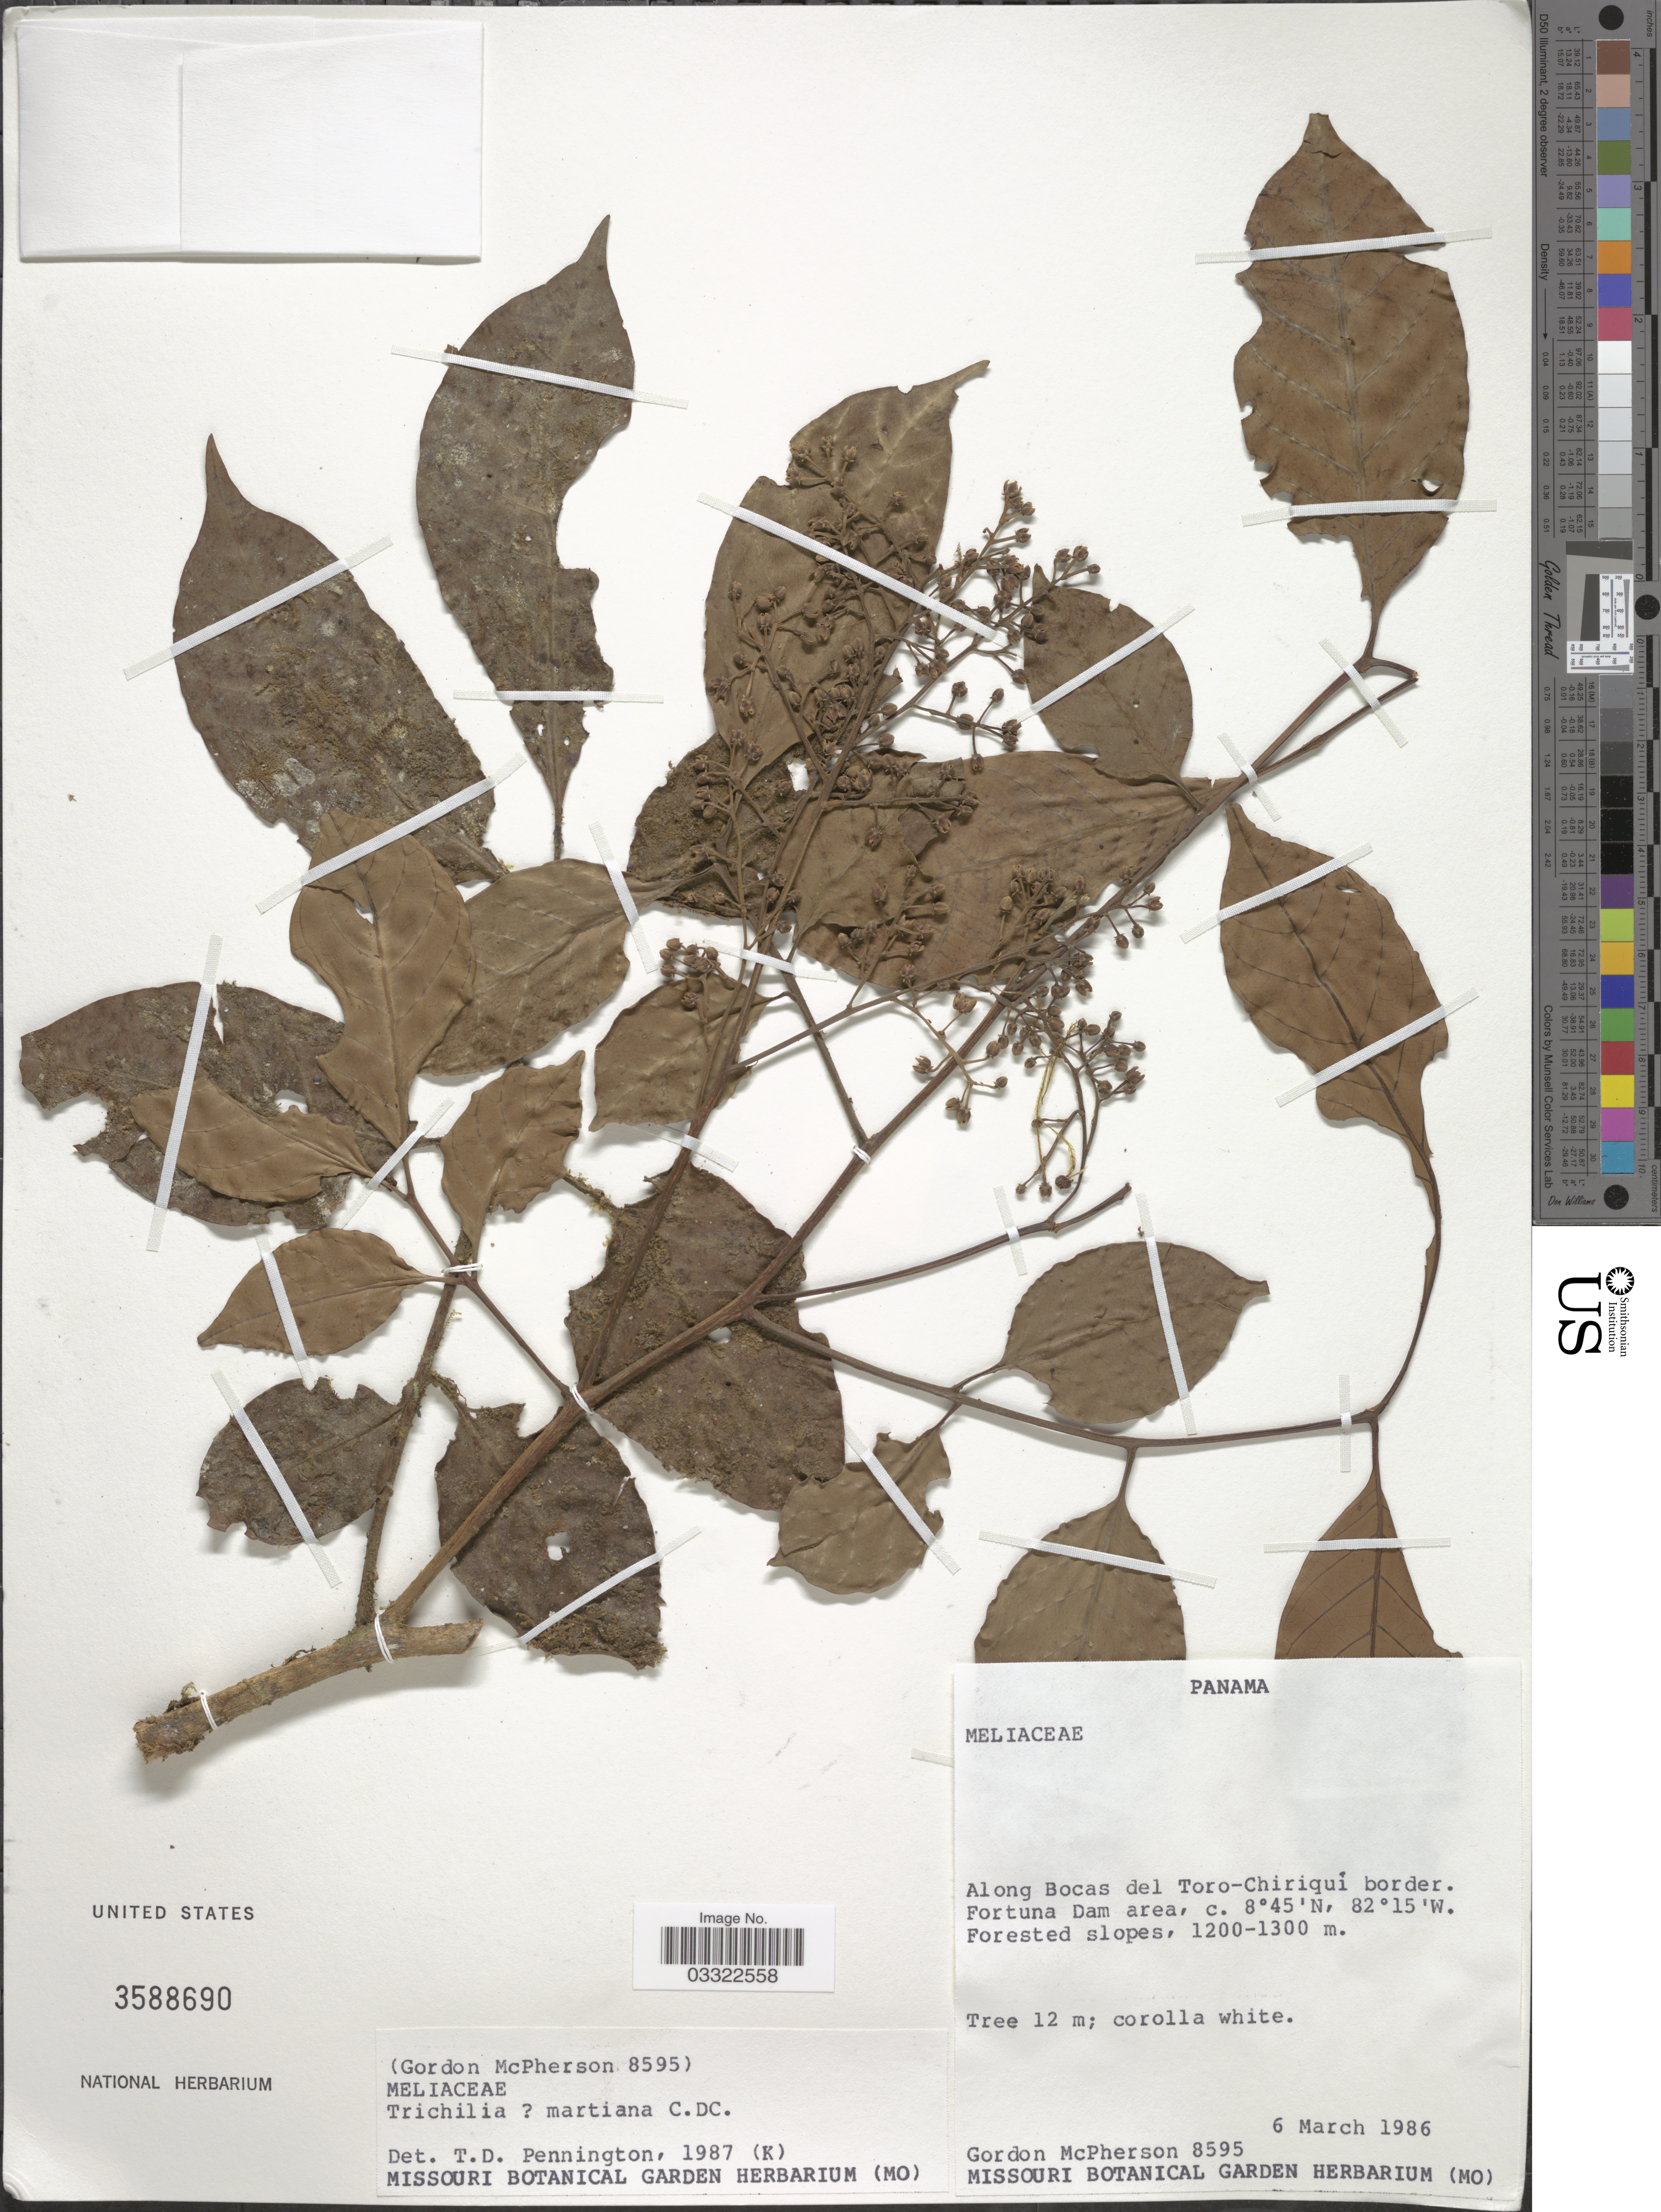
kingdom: Plantae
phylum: Tracheophyta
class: Magnoliopsida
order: Sapindales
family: Meliaceae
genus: Trichilia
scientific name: Trichilia martiana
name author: C. DC.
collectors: G. McPherson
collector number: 8595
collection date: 1986-03-06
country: Panama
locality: Along Bocas del Toro-Chiriqui border. Fortuna Dam area.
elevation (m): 1200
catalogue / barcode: US 3588690